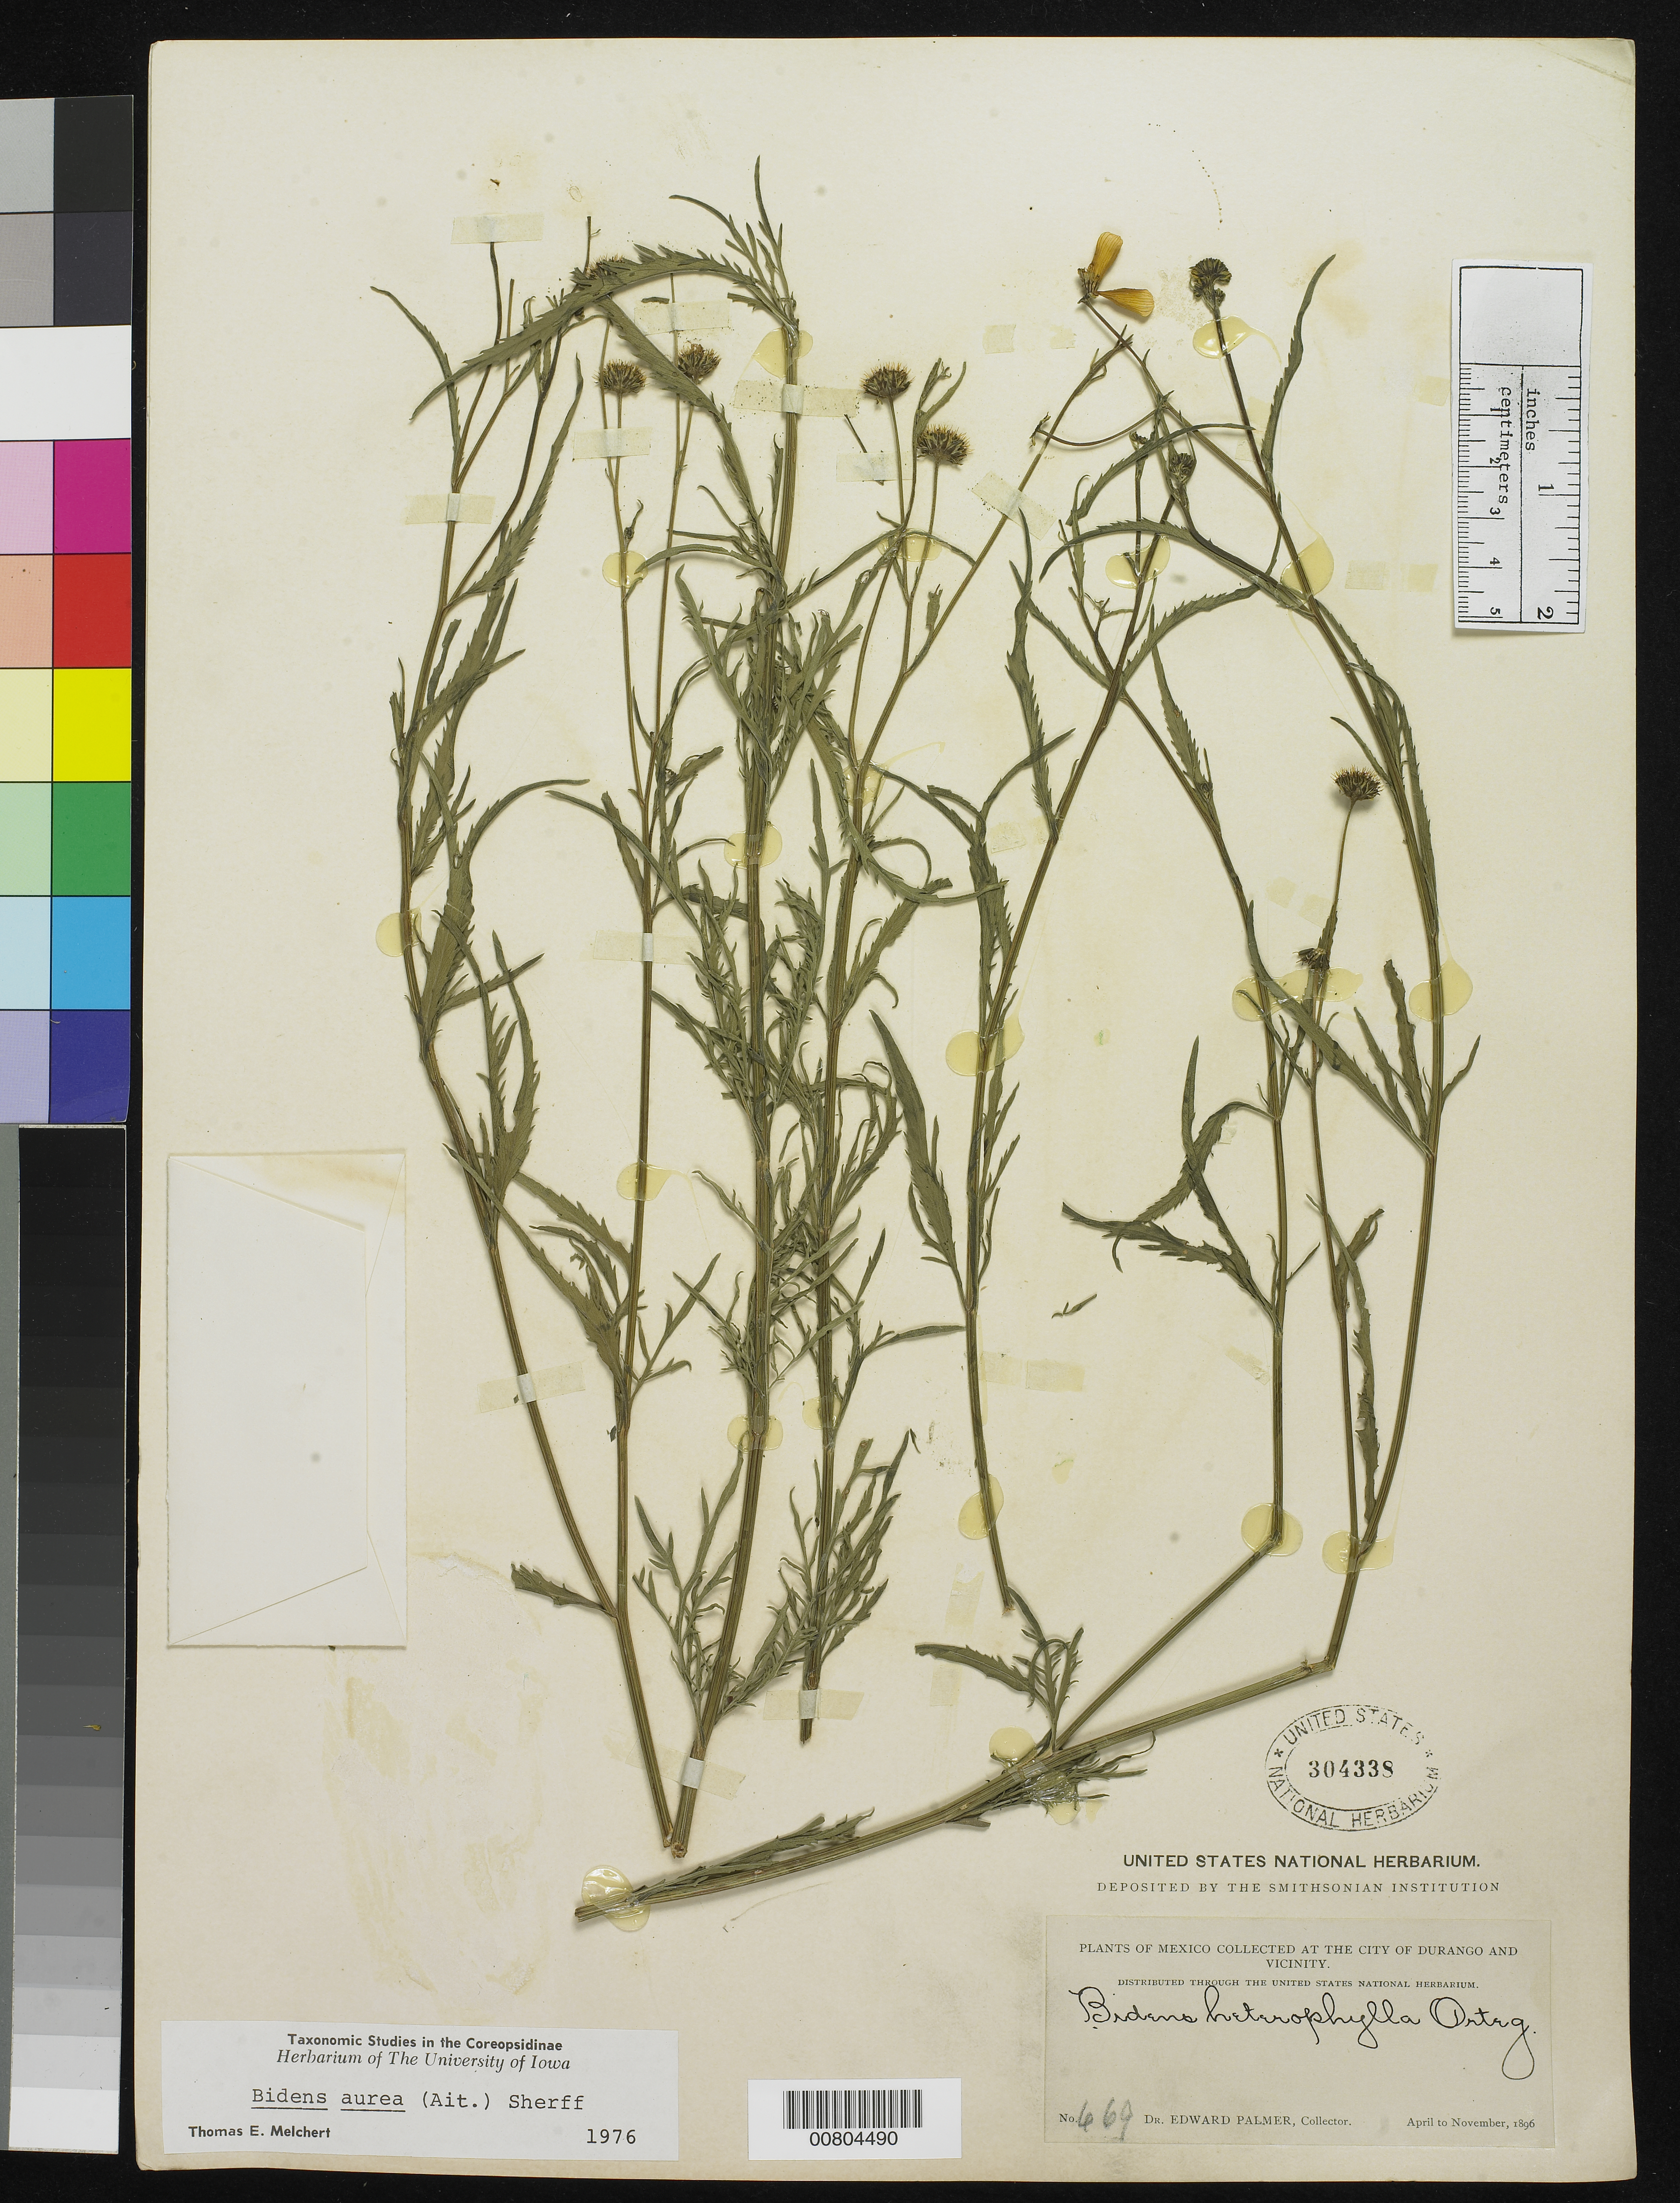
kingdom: Plantae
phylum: Tracheophyta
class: Magnoliopsida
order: Asterales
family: Asteraceae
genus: Bidens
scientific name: Bidens aurea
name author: (Aiton) Sherff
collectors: E. Palmer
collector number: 669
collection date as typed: Apr 1896 to -- Nov 1896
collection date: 1896-04/1896-11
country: Mexico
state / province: Durango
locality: City of Durango and vicinity.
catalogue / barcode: US 304338